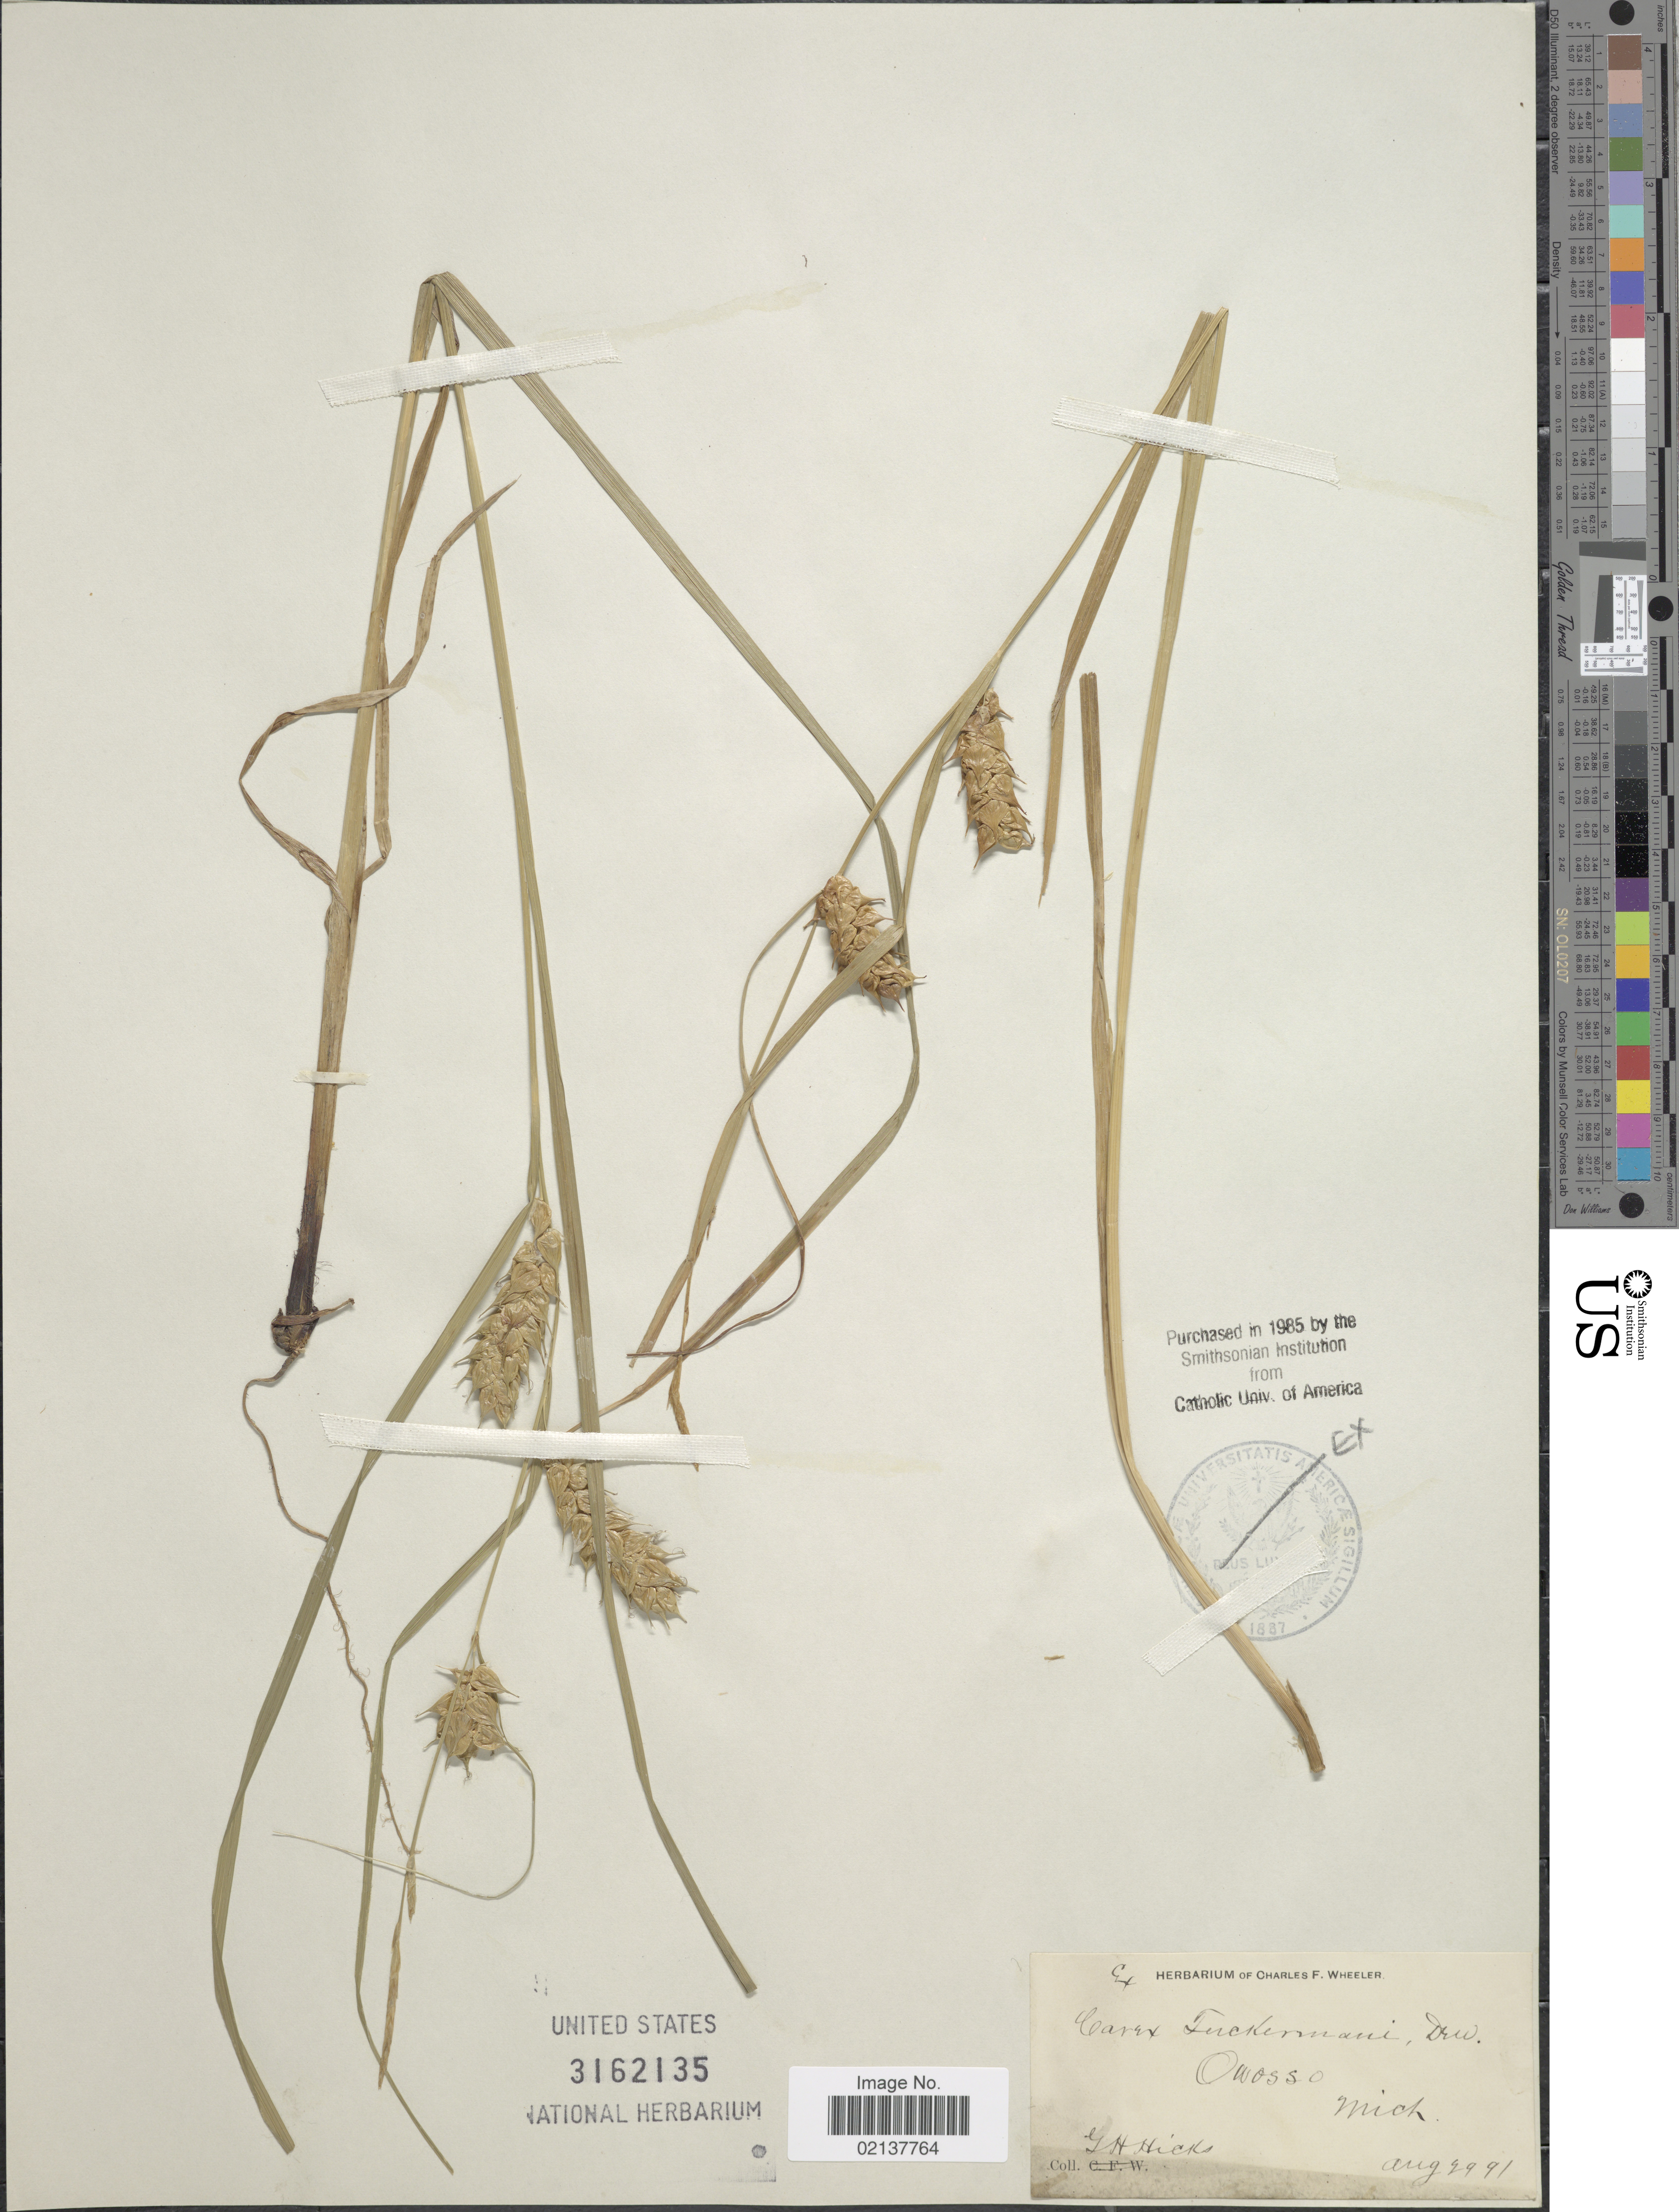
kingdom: Plantae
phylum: Tracheophyta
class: Liliopsida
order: Poales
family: Cyperaceae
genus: Carex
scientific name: Carex tuckermanii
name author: Boott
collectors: G. Hicks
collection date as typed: Transcribed d/m/y: 29/8/91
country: United States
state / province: Michigan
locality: Owosso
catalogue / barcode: US 3162135